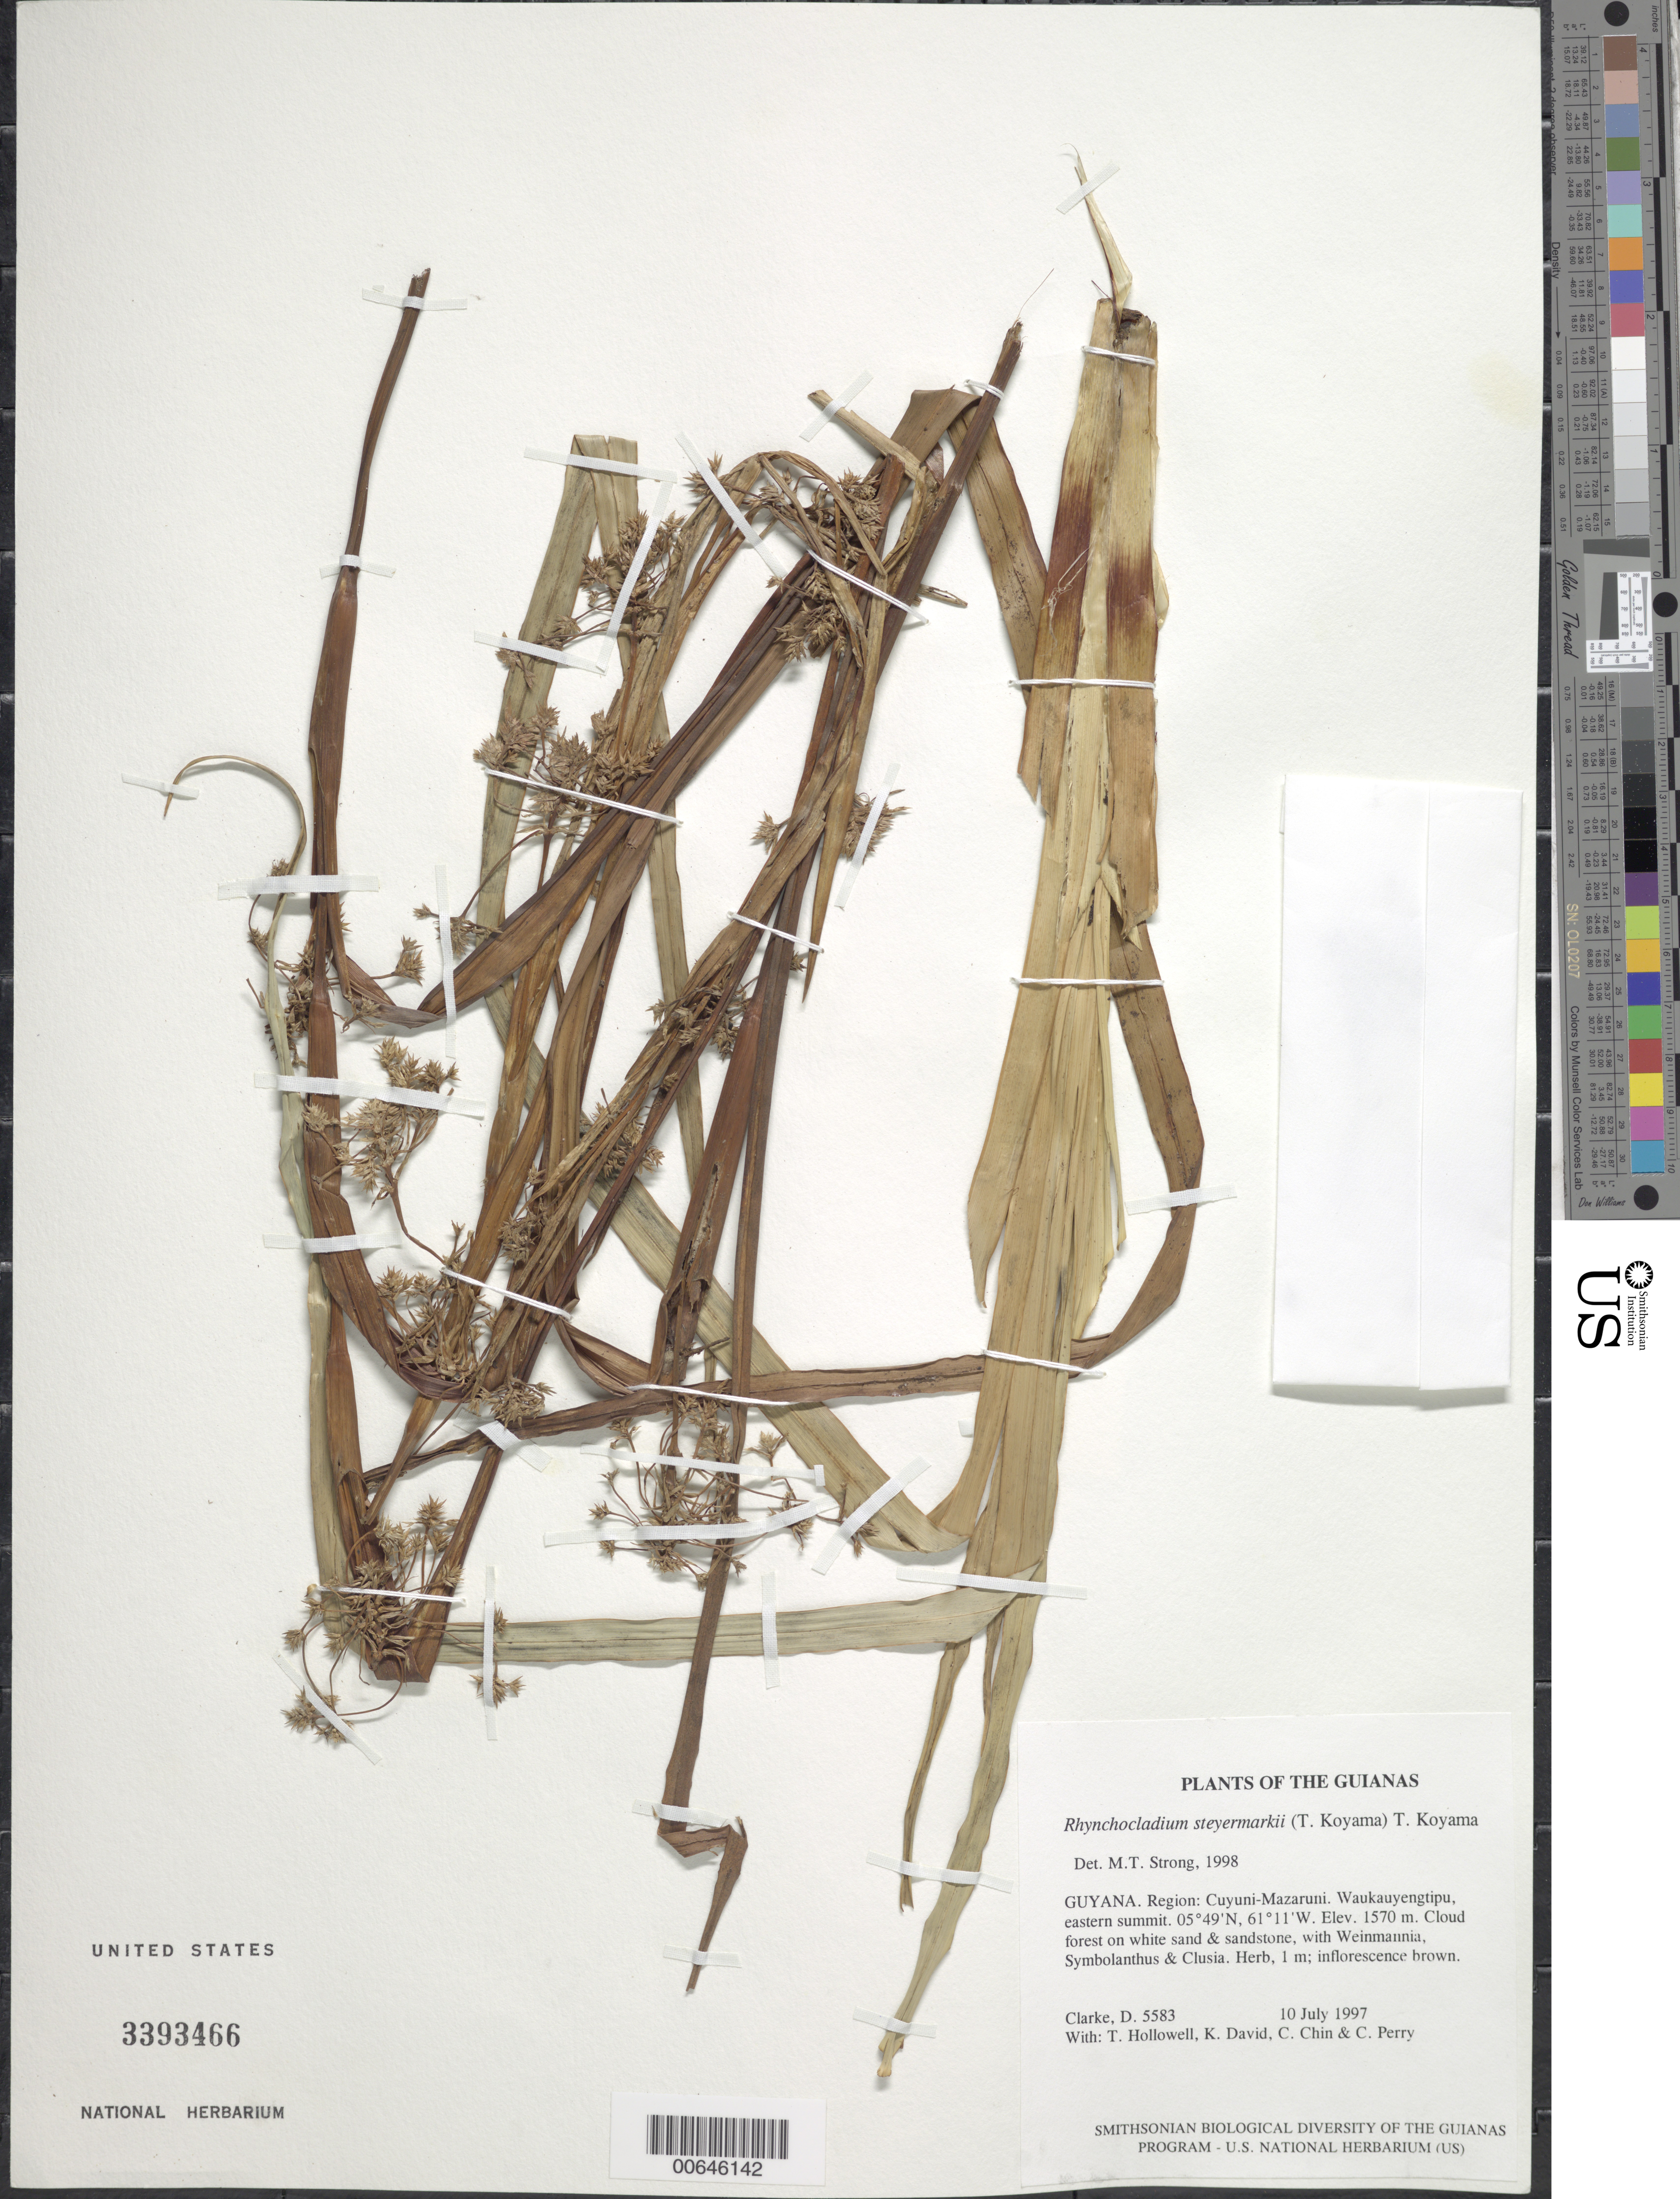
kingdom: Plantae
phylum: Tracheophyta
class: Liliopsida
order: Poales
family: Cyperaceae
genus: Rhynchocladium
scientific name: Rhynchocladium steyermarkii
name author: (T. Koyama) T. Koyama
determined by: Strong, M. T., (US), Smithsonian Institution - National Museum of Natural History (UNITED STATES)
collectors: H. D. Clarke, T. Hollowell, K. David, C. Chin & C. Perry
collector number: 5583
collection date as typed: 10 July 1997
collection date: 1997-07-10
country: Guyana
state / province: Cuyuni-Mazaruni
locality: Waukauyengtipu, eastern summit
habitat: Cloud forest on white sand & sandstone, with Weinmannia, Symbolanthus & Clusia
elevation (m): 1570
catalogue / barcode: US 3393466